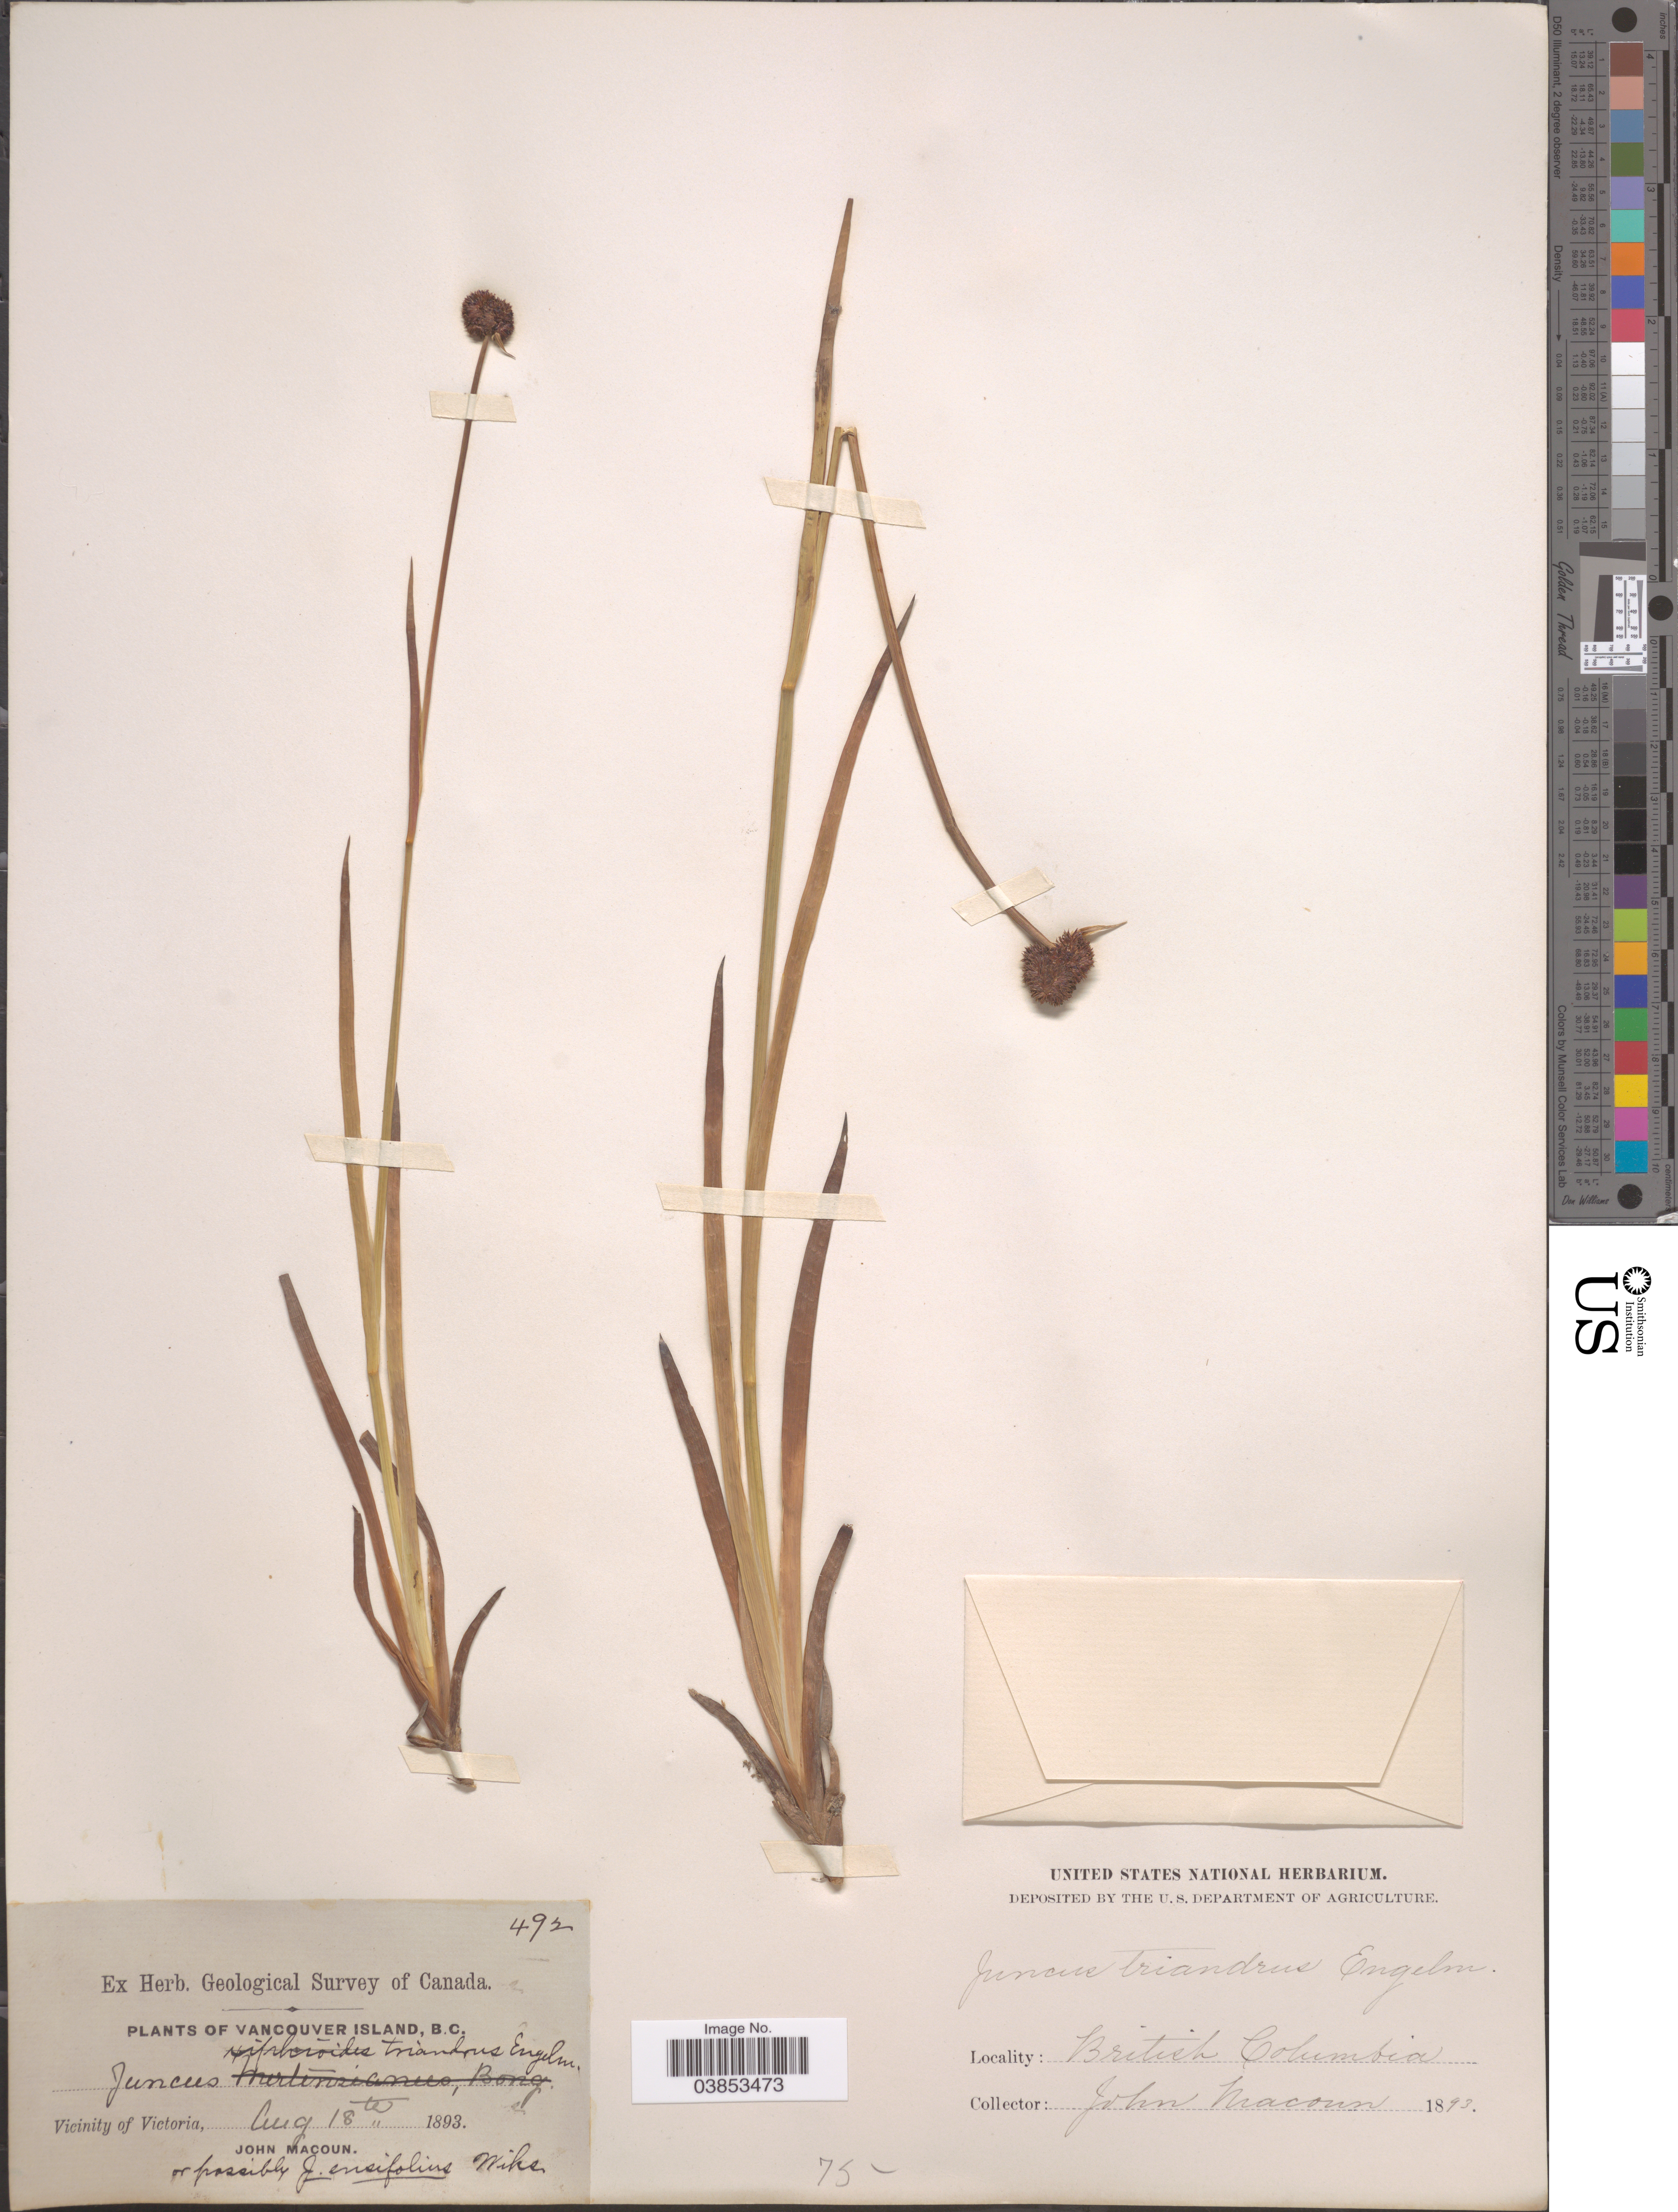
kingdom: Plantae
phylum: Tracheophyta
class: Liliopsida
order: Poales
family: Juncaceae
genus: Juncus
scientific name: Juncus ensifolius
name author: Wikstr.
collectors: J. Macoun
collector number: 492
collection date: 1893-08-18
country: Canada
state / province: British Columbia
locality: Vancouver Island. Vicinity of Victoria.